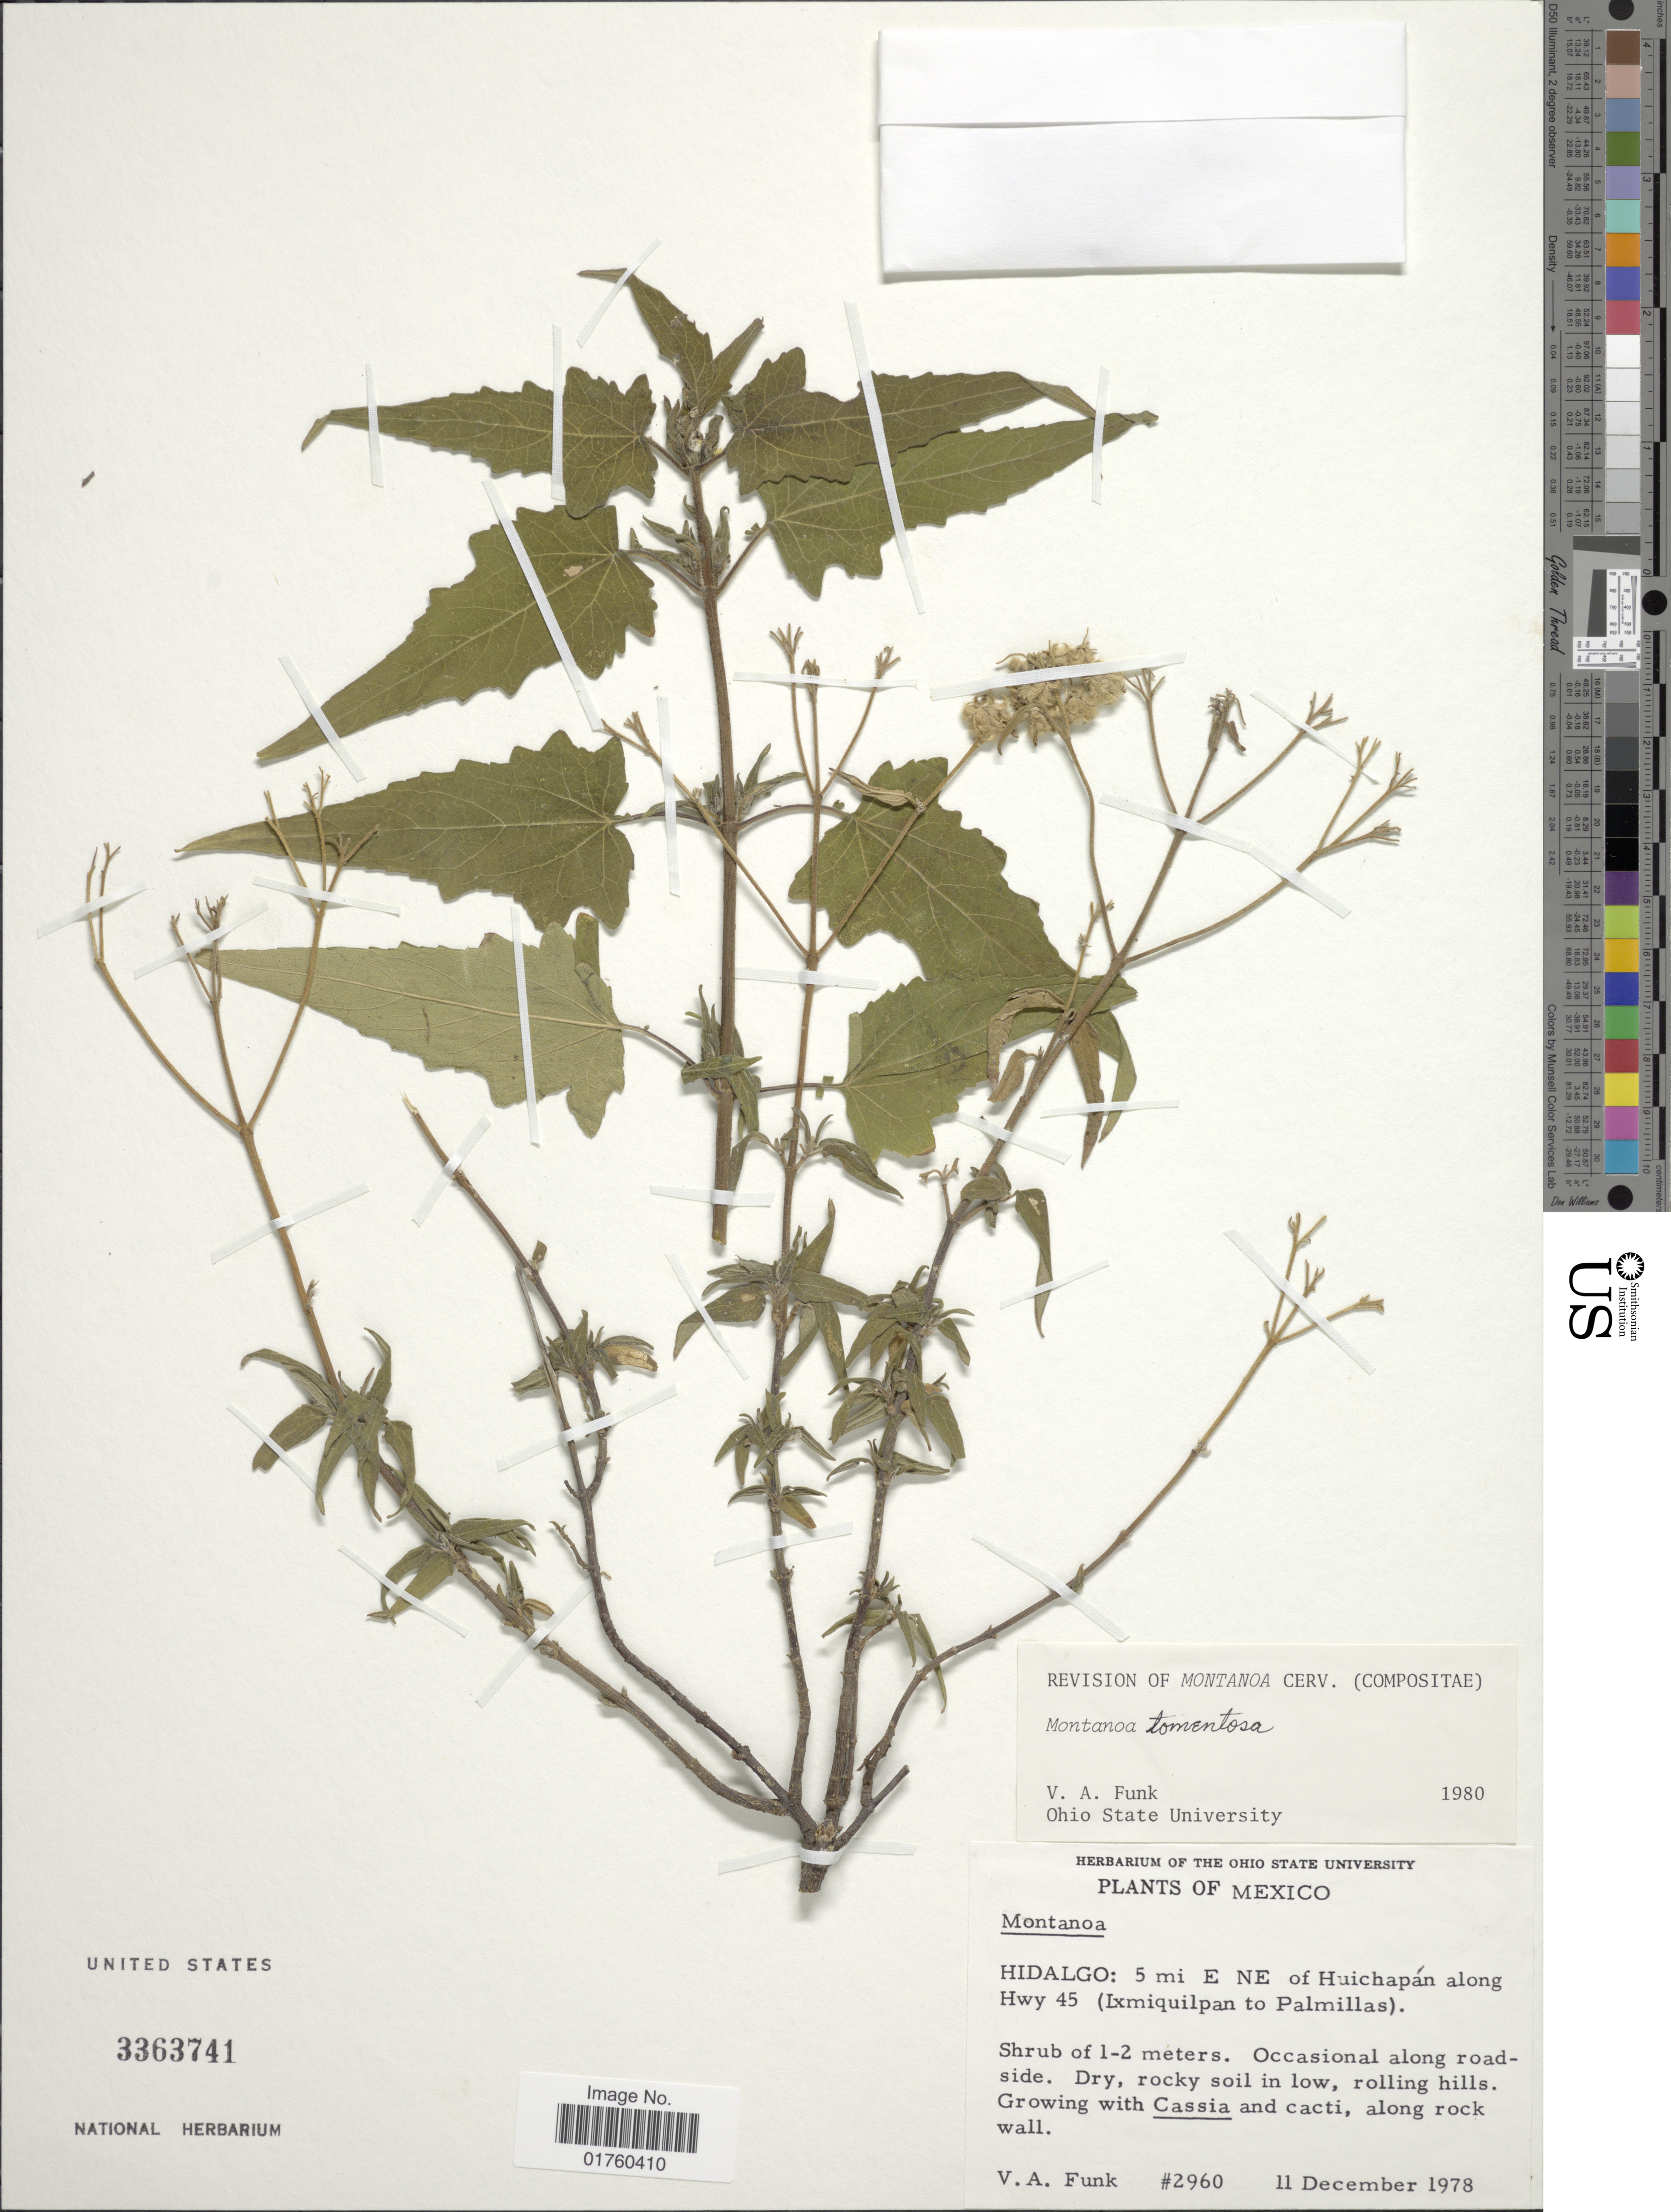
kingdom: Plantae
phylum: Tracheophyta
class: Magnoliopsida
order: Asterales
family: Asteraceae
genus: Montanoa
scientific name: Montanoa tomentosa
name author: Cerv.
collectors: V. Funk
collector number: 2960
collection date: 1978-12-11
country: Mexico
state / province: Hidalgo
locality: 5 mi E NE of HUichapan along Hwy 45 (Ixmiquilpan to Palmillas)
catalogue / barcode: US 3363741